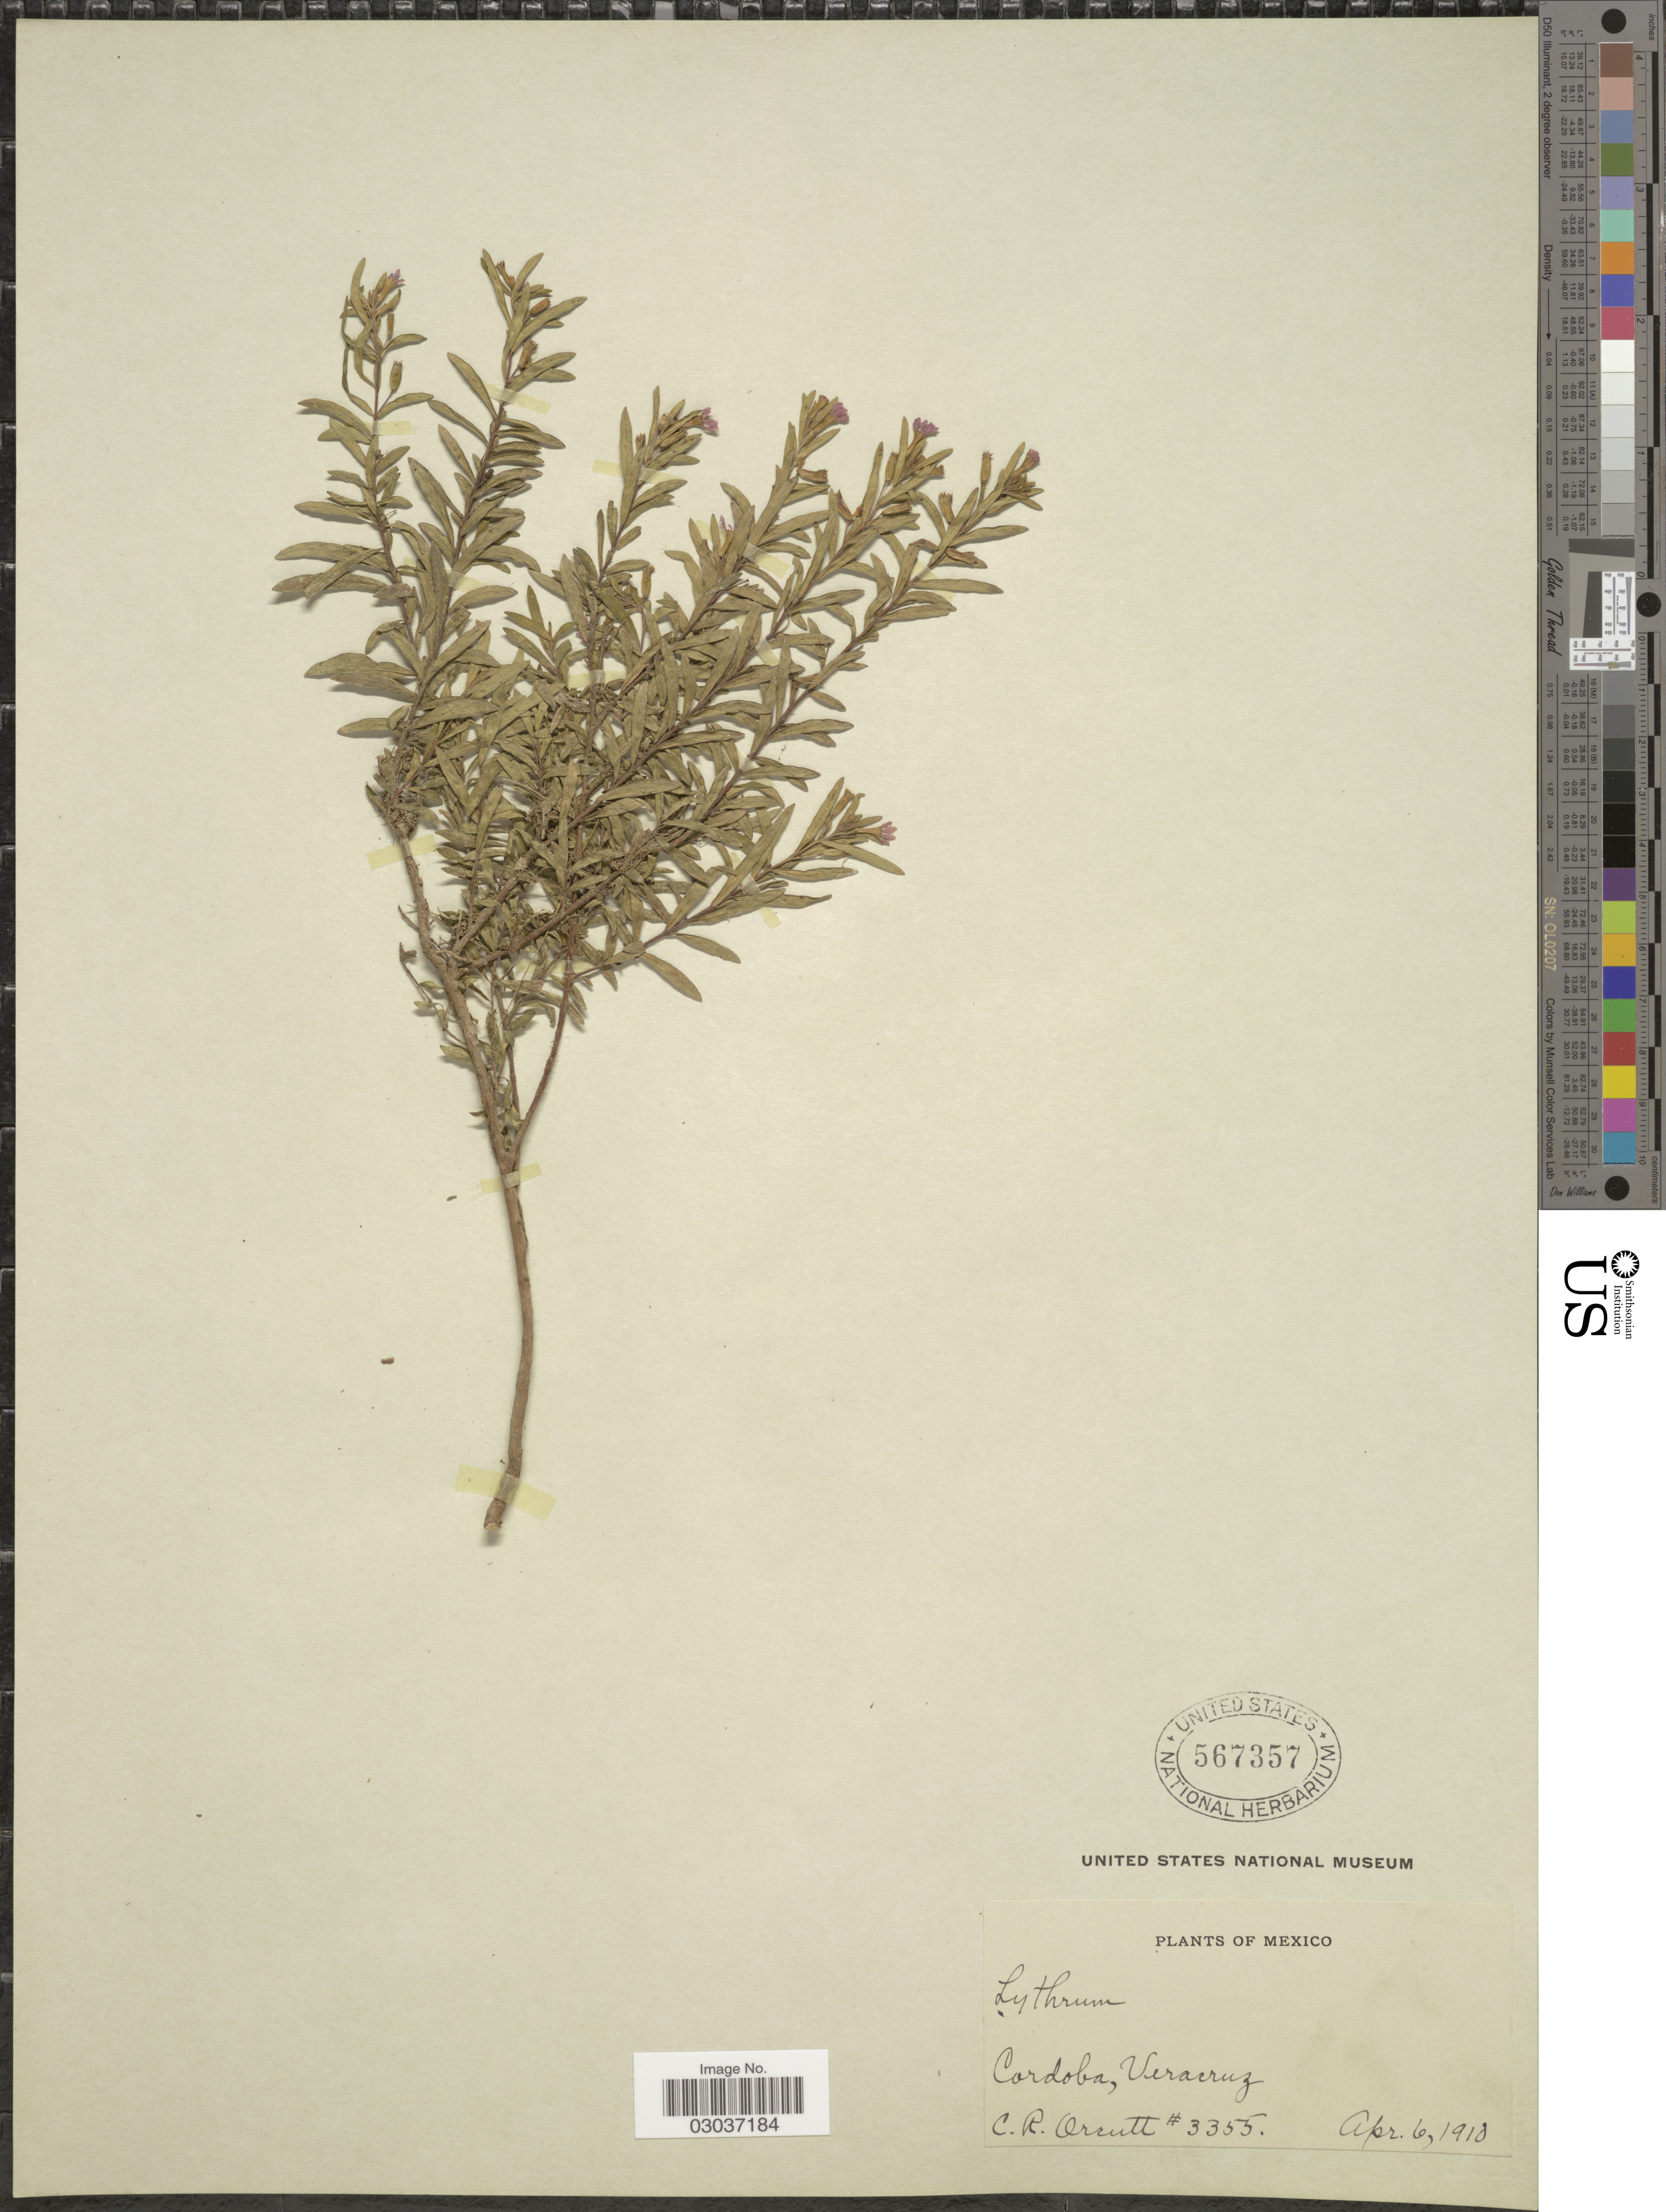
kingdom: Plantae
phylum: Tracheophyta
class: Magnoliopsida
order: Myrtales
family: Lythraceae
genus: Lythrum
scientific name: Lythrum acinifolium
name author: Sessé & Moc. ex Koehne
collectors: C. R. Orcutt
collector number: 3355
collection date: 1910-04-06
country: Mexico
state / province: Veracruz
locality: Cordoba, Veracruz.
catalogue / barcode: US 567357